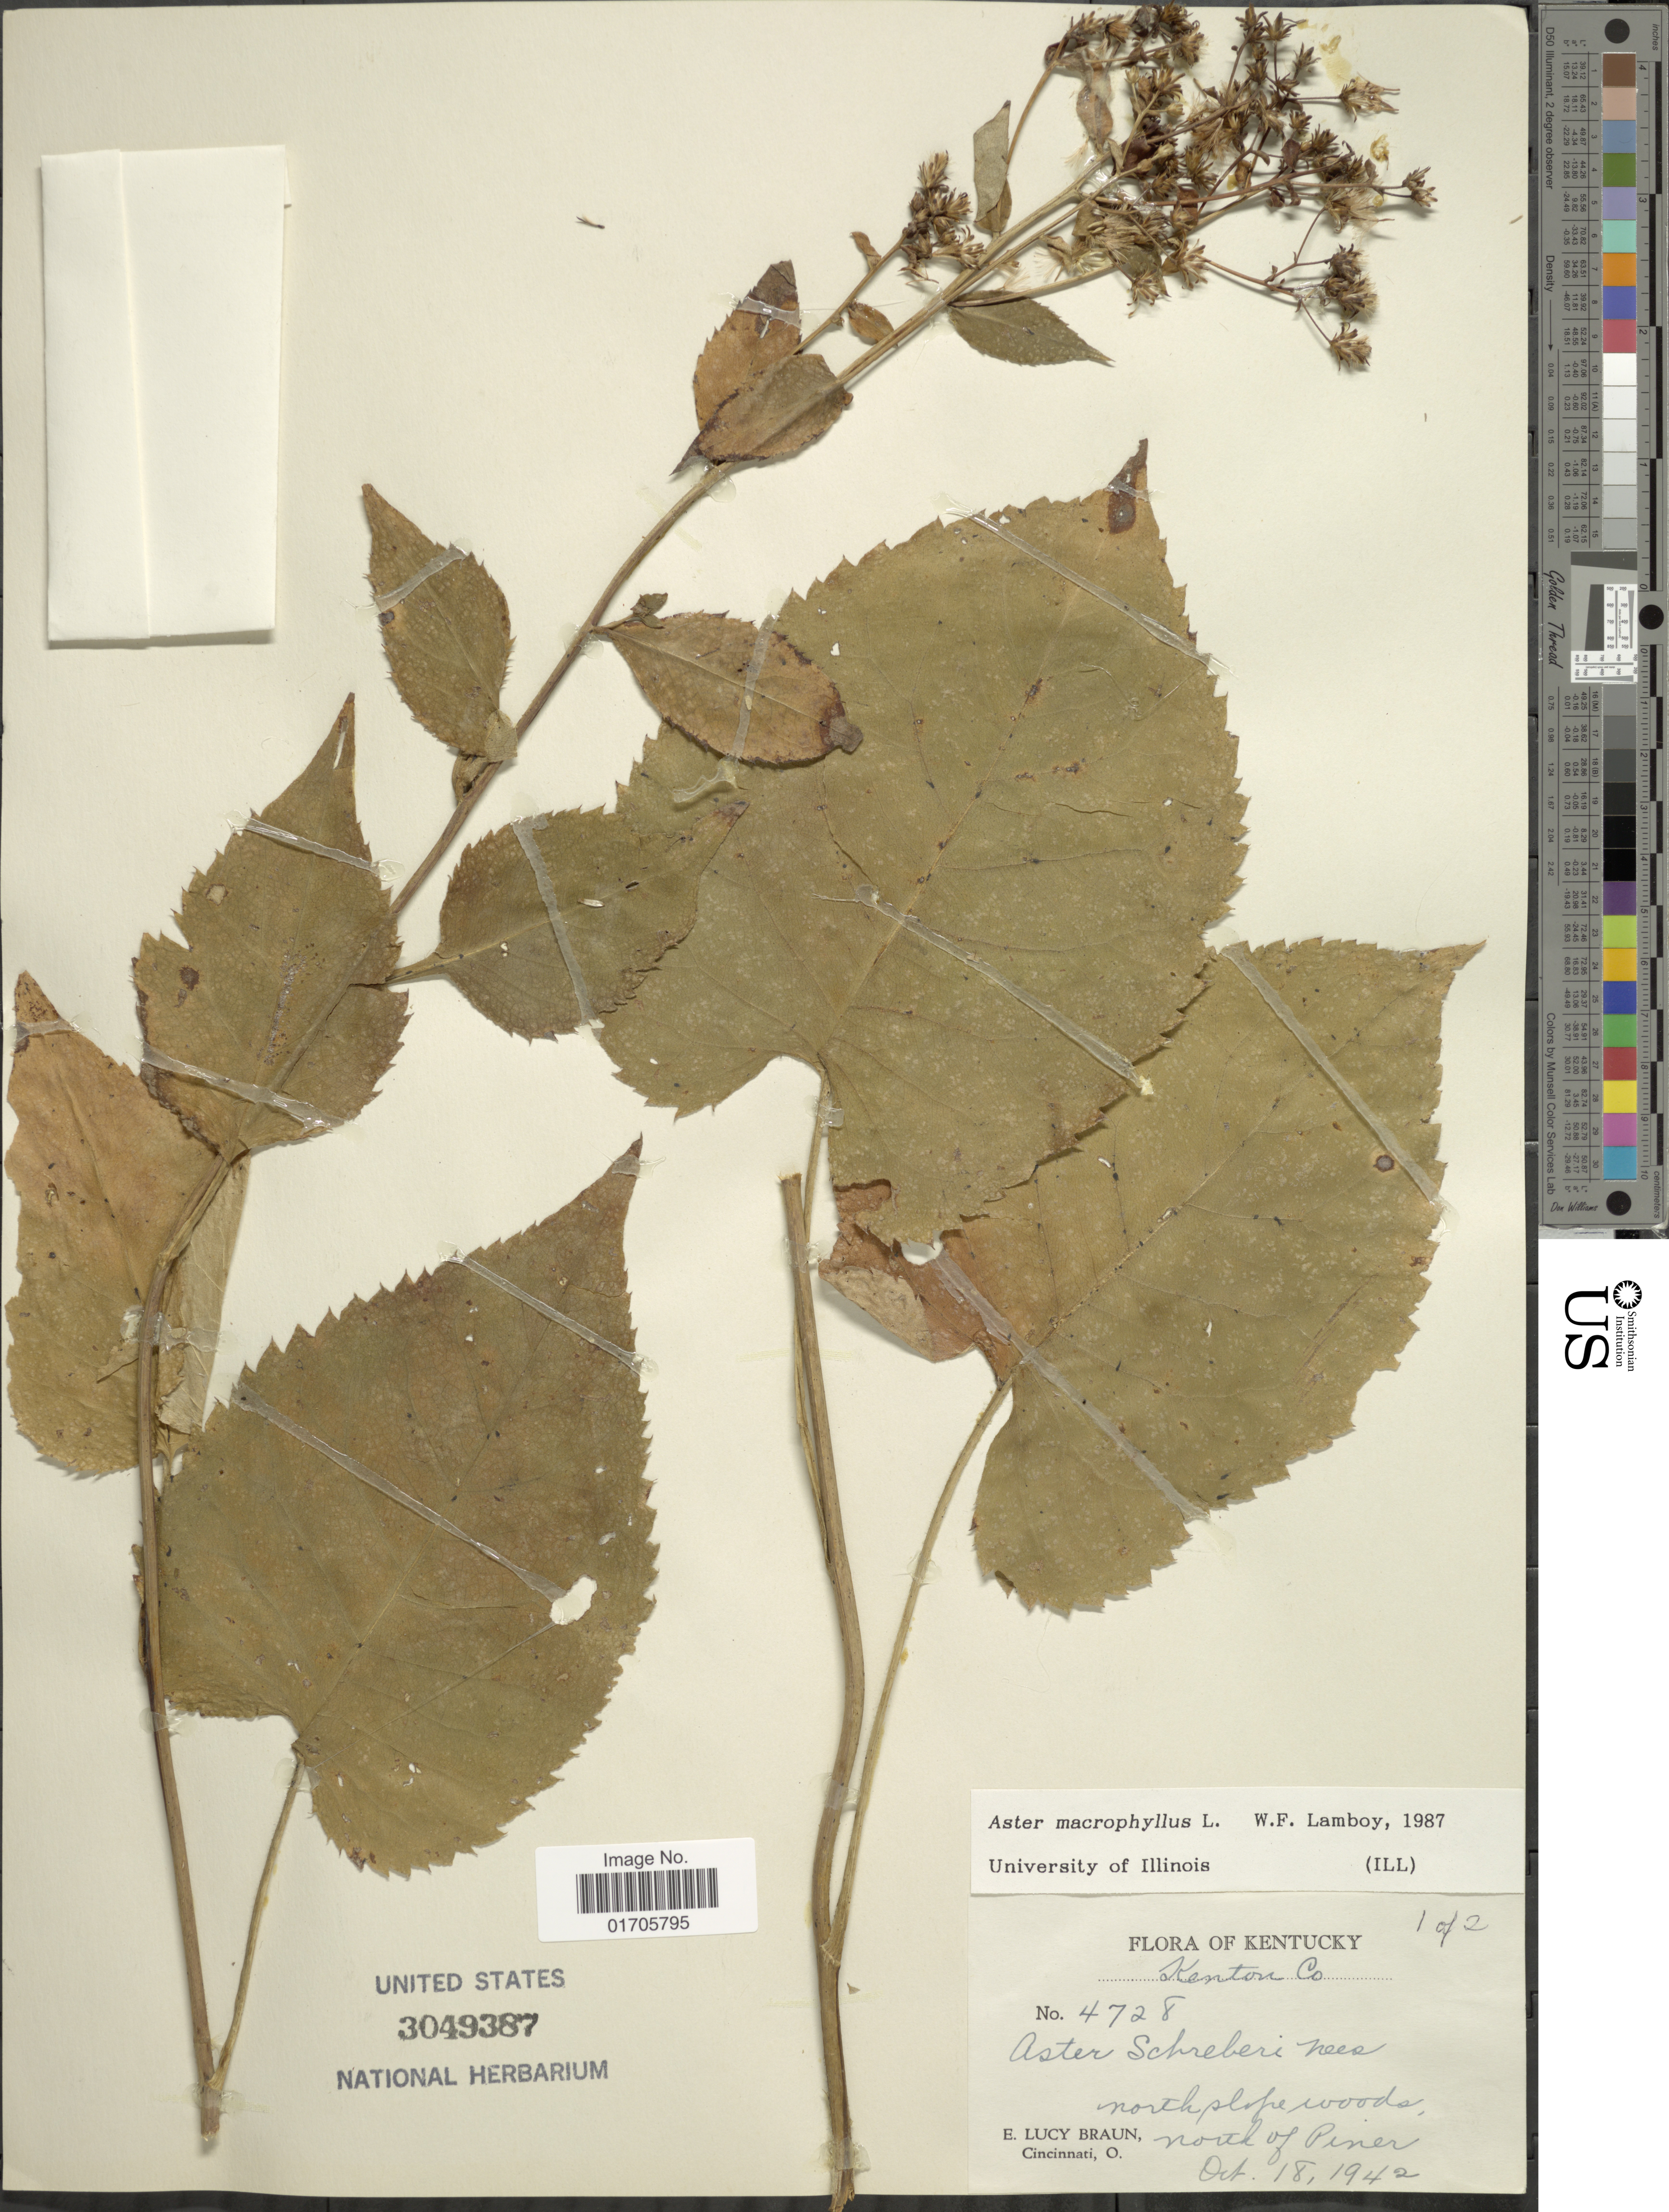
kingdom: Plantae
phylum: Tracheophyta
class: Magnoliopsida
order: Asterales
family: Asteraceae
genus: Eurybia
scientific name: Eurybia macrophylla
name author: (L.) Cass.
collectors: E. L. Braun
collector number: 4728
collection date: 1942-10-18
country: United States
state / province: Kentucky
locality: Kentucky. Kenton Co. North slope woods, north of Piner.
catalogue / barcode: US 3049387